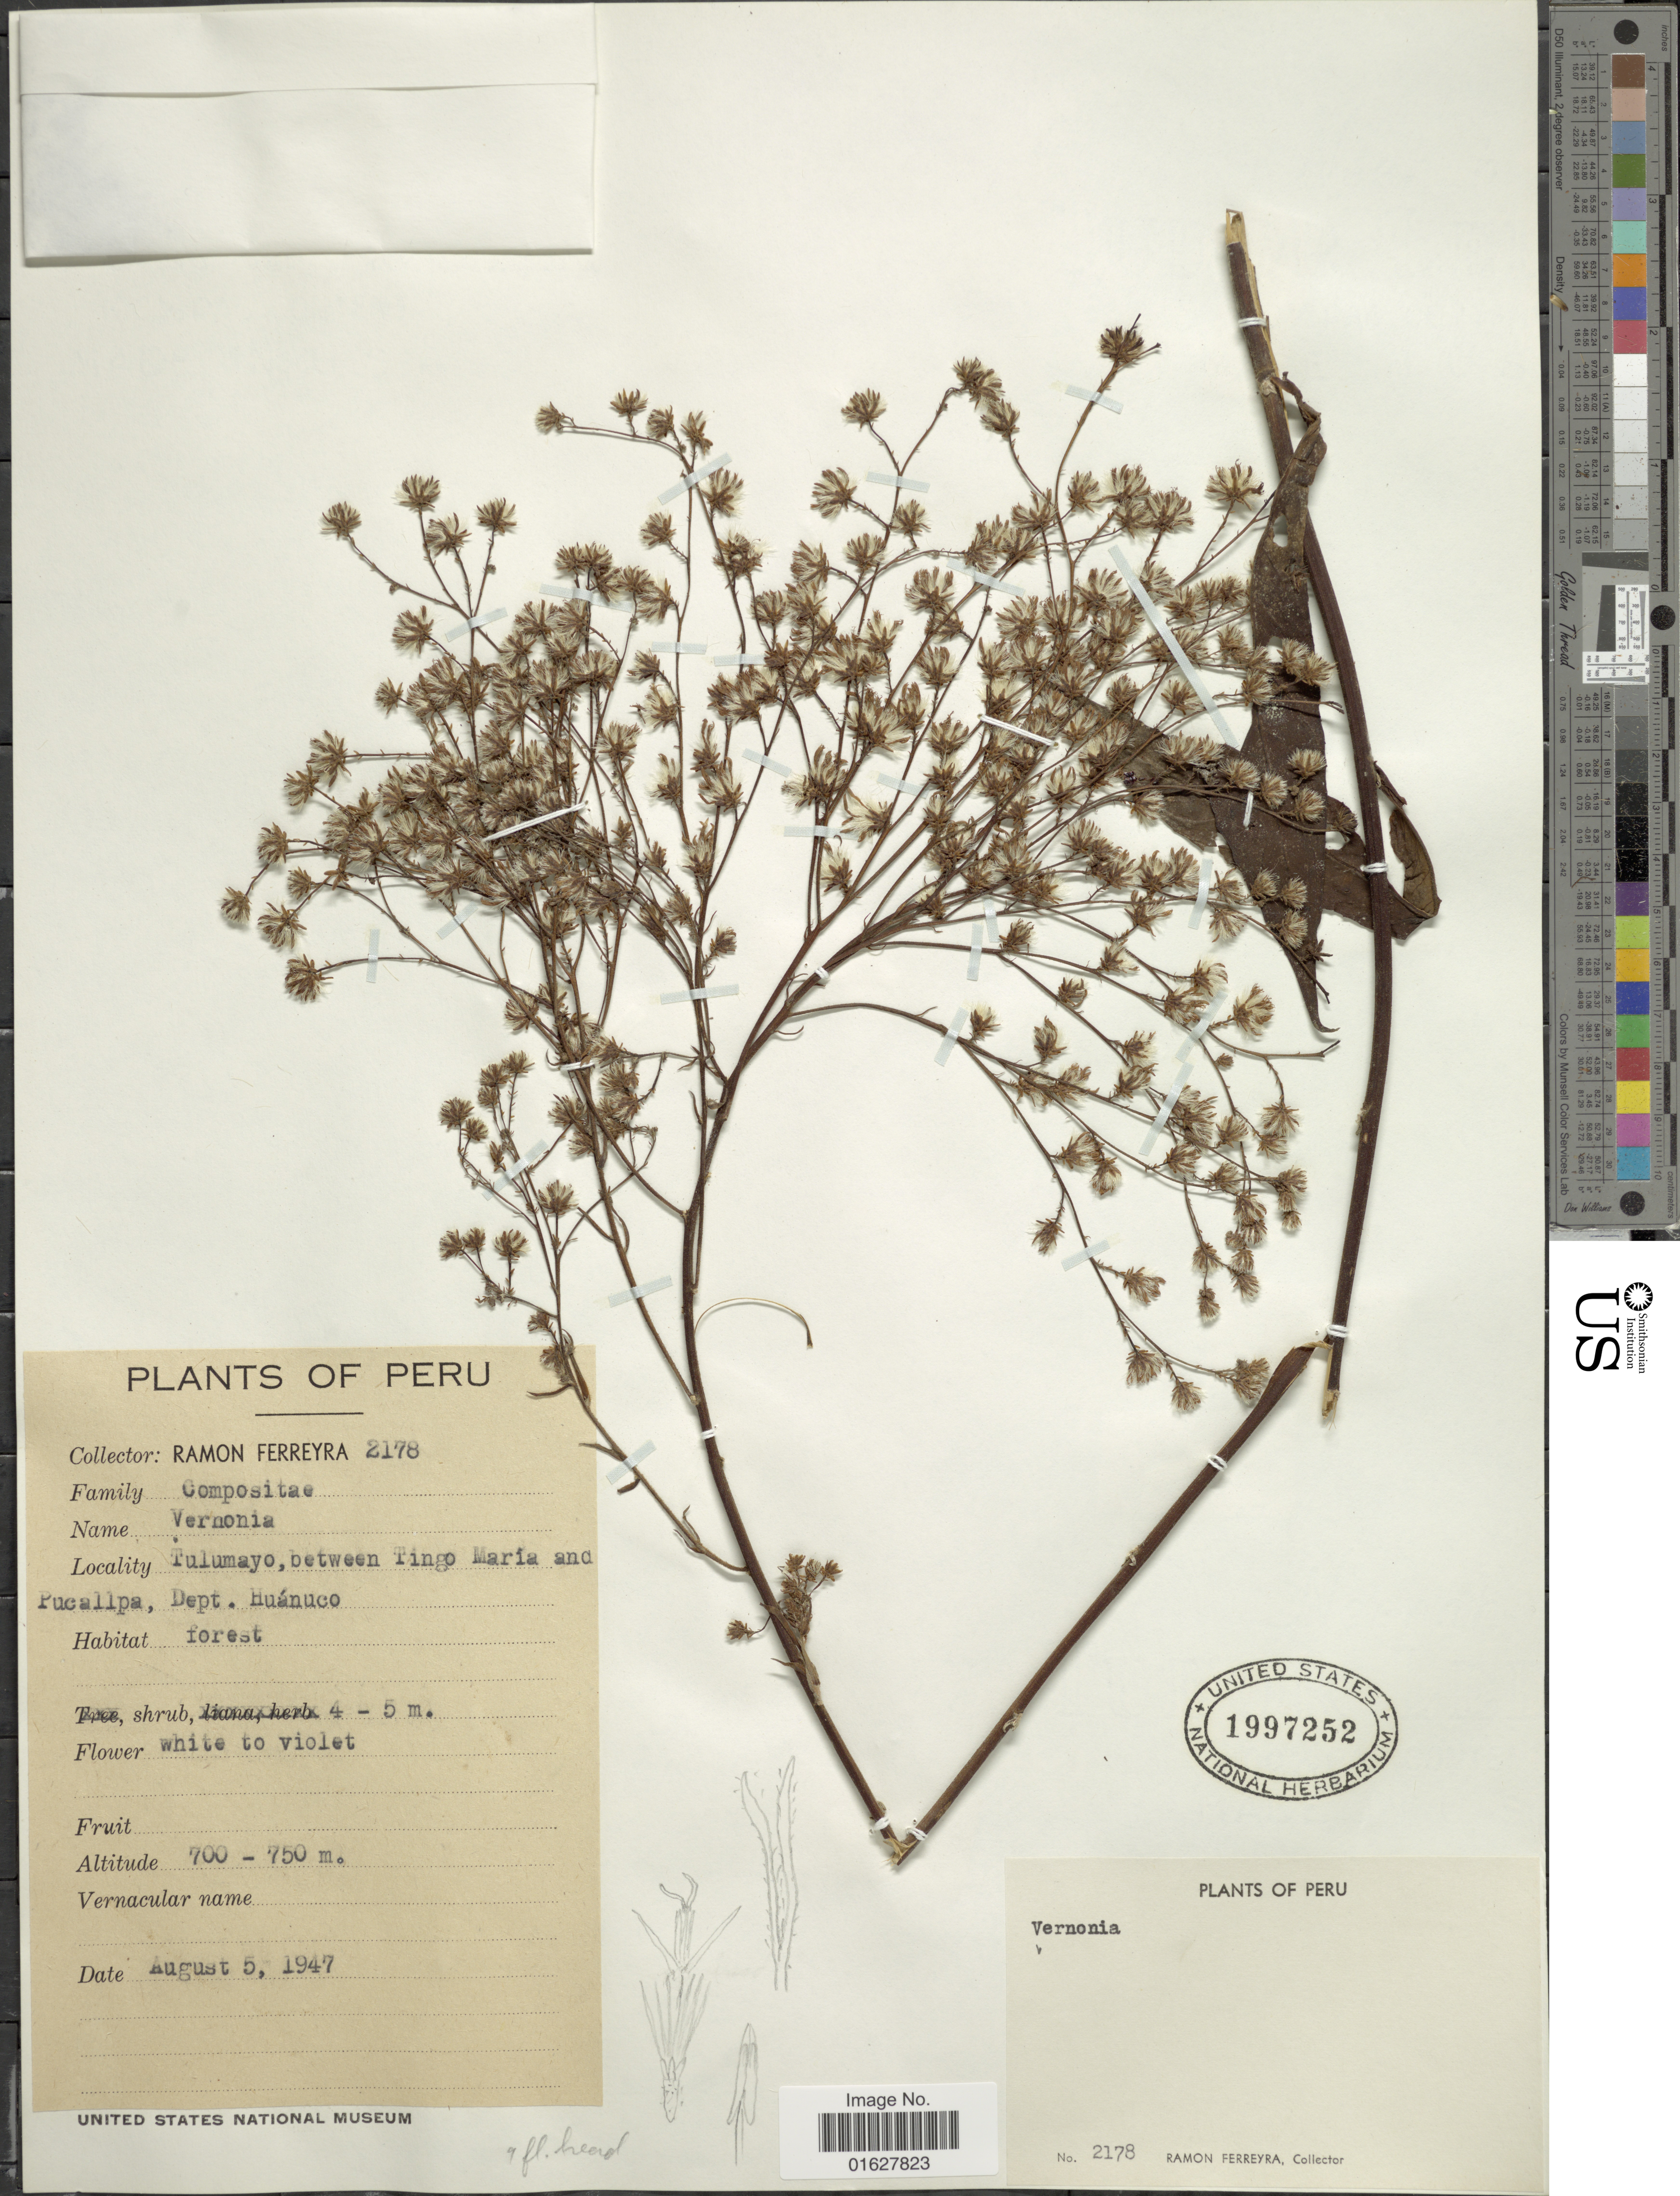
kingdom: Plantae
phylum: Tracheophyta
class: Magnoliopsida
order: Asterales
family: Asteraceae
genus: Vernonia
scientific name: Vernonia sp.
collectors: R. A. Ferreyra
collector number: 2178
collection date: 1947-08-05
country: Peru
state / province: Huánuco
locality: Tulumayo, between Tingo Maria and Pucallpa, Dept. Huánuco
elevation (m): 700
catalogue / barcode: US 1997252